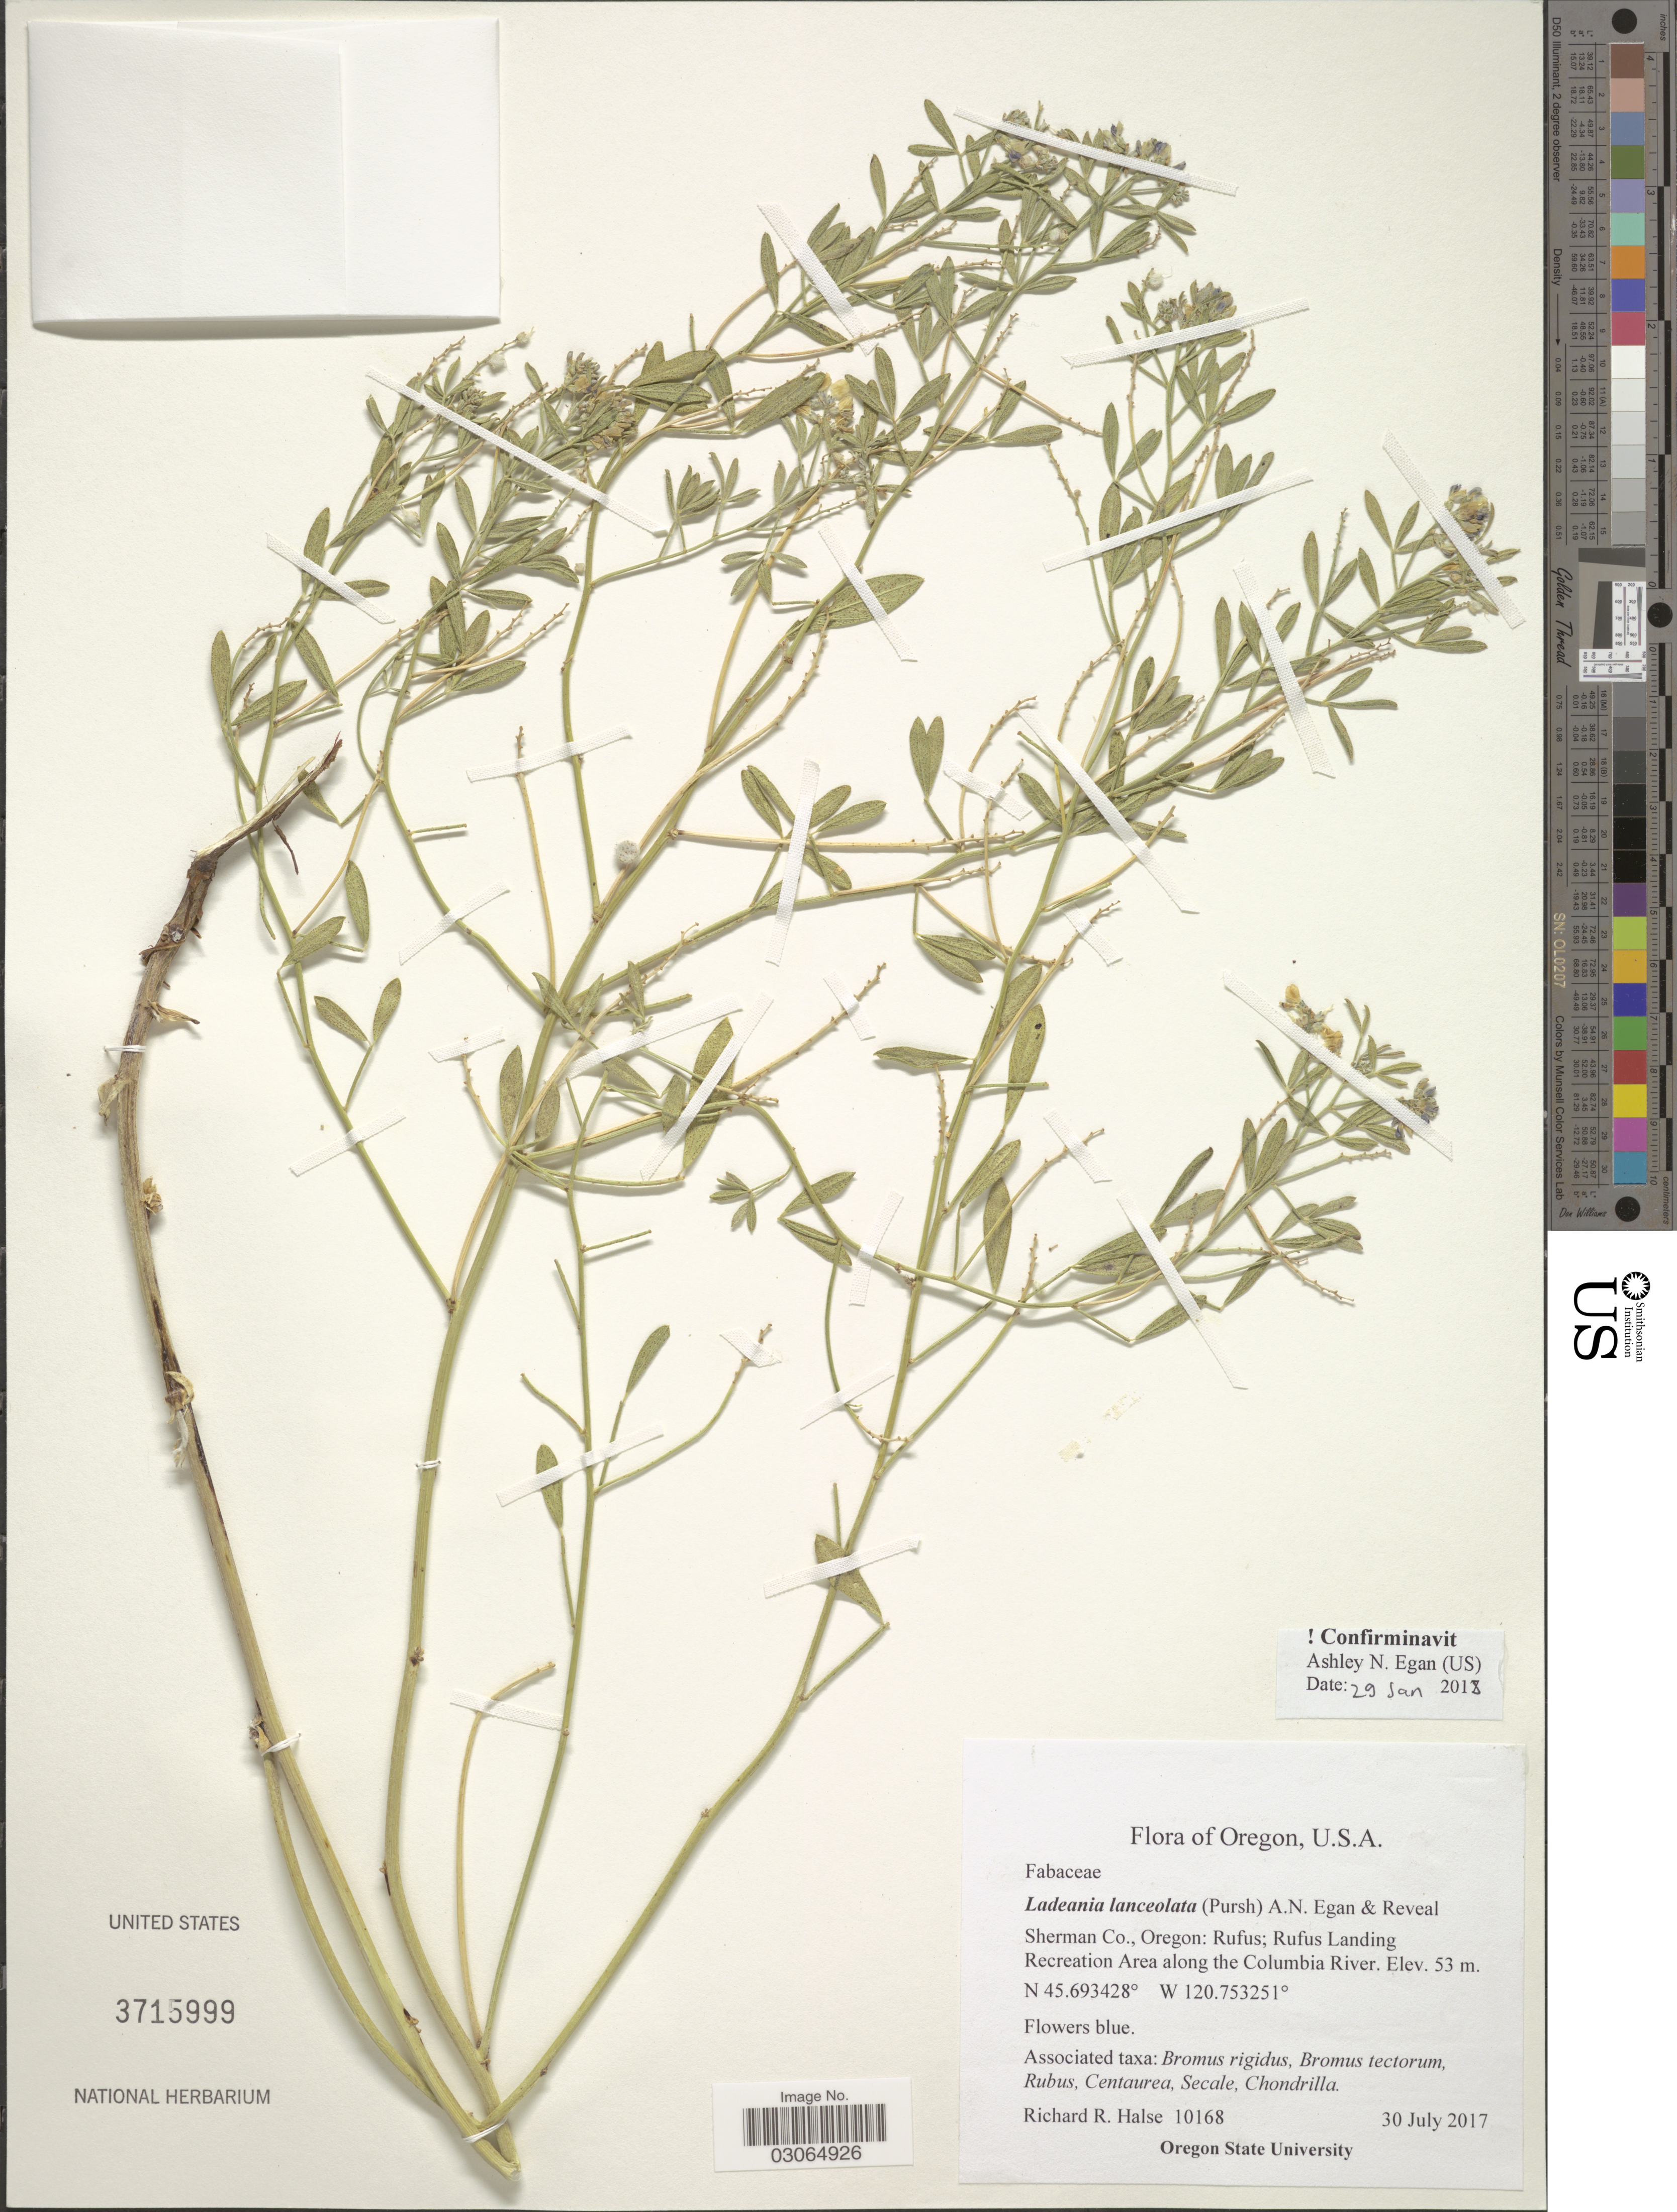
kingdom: Plantae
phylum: Tracheophyta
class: Magnoliopsida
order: Fabales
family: Fabaceae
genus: Ladeania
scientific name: Ladeania lanceolata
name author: (Pursh) A.N. Egan & Reveal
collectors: R. Halse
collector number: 10168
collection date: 2017-07-30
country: United States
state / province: Oregon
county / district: Sherman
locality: Sherman Co. Rufus; Rufus Landing Recreation Area along the Columbia River.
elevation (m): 53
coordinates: N 45.693428, W 120.753251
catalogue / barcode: US 3715999